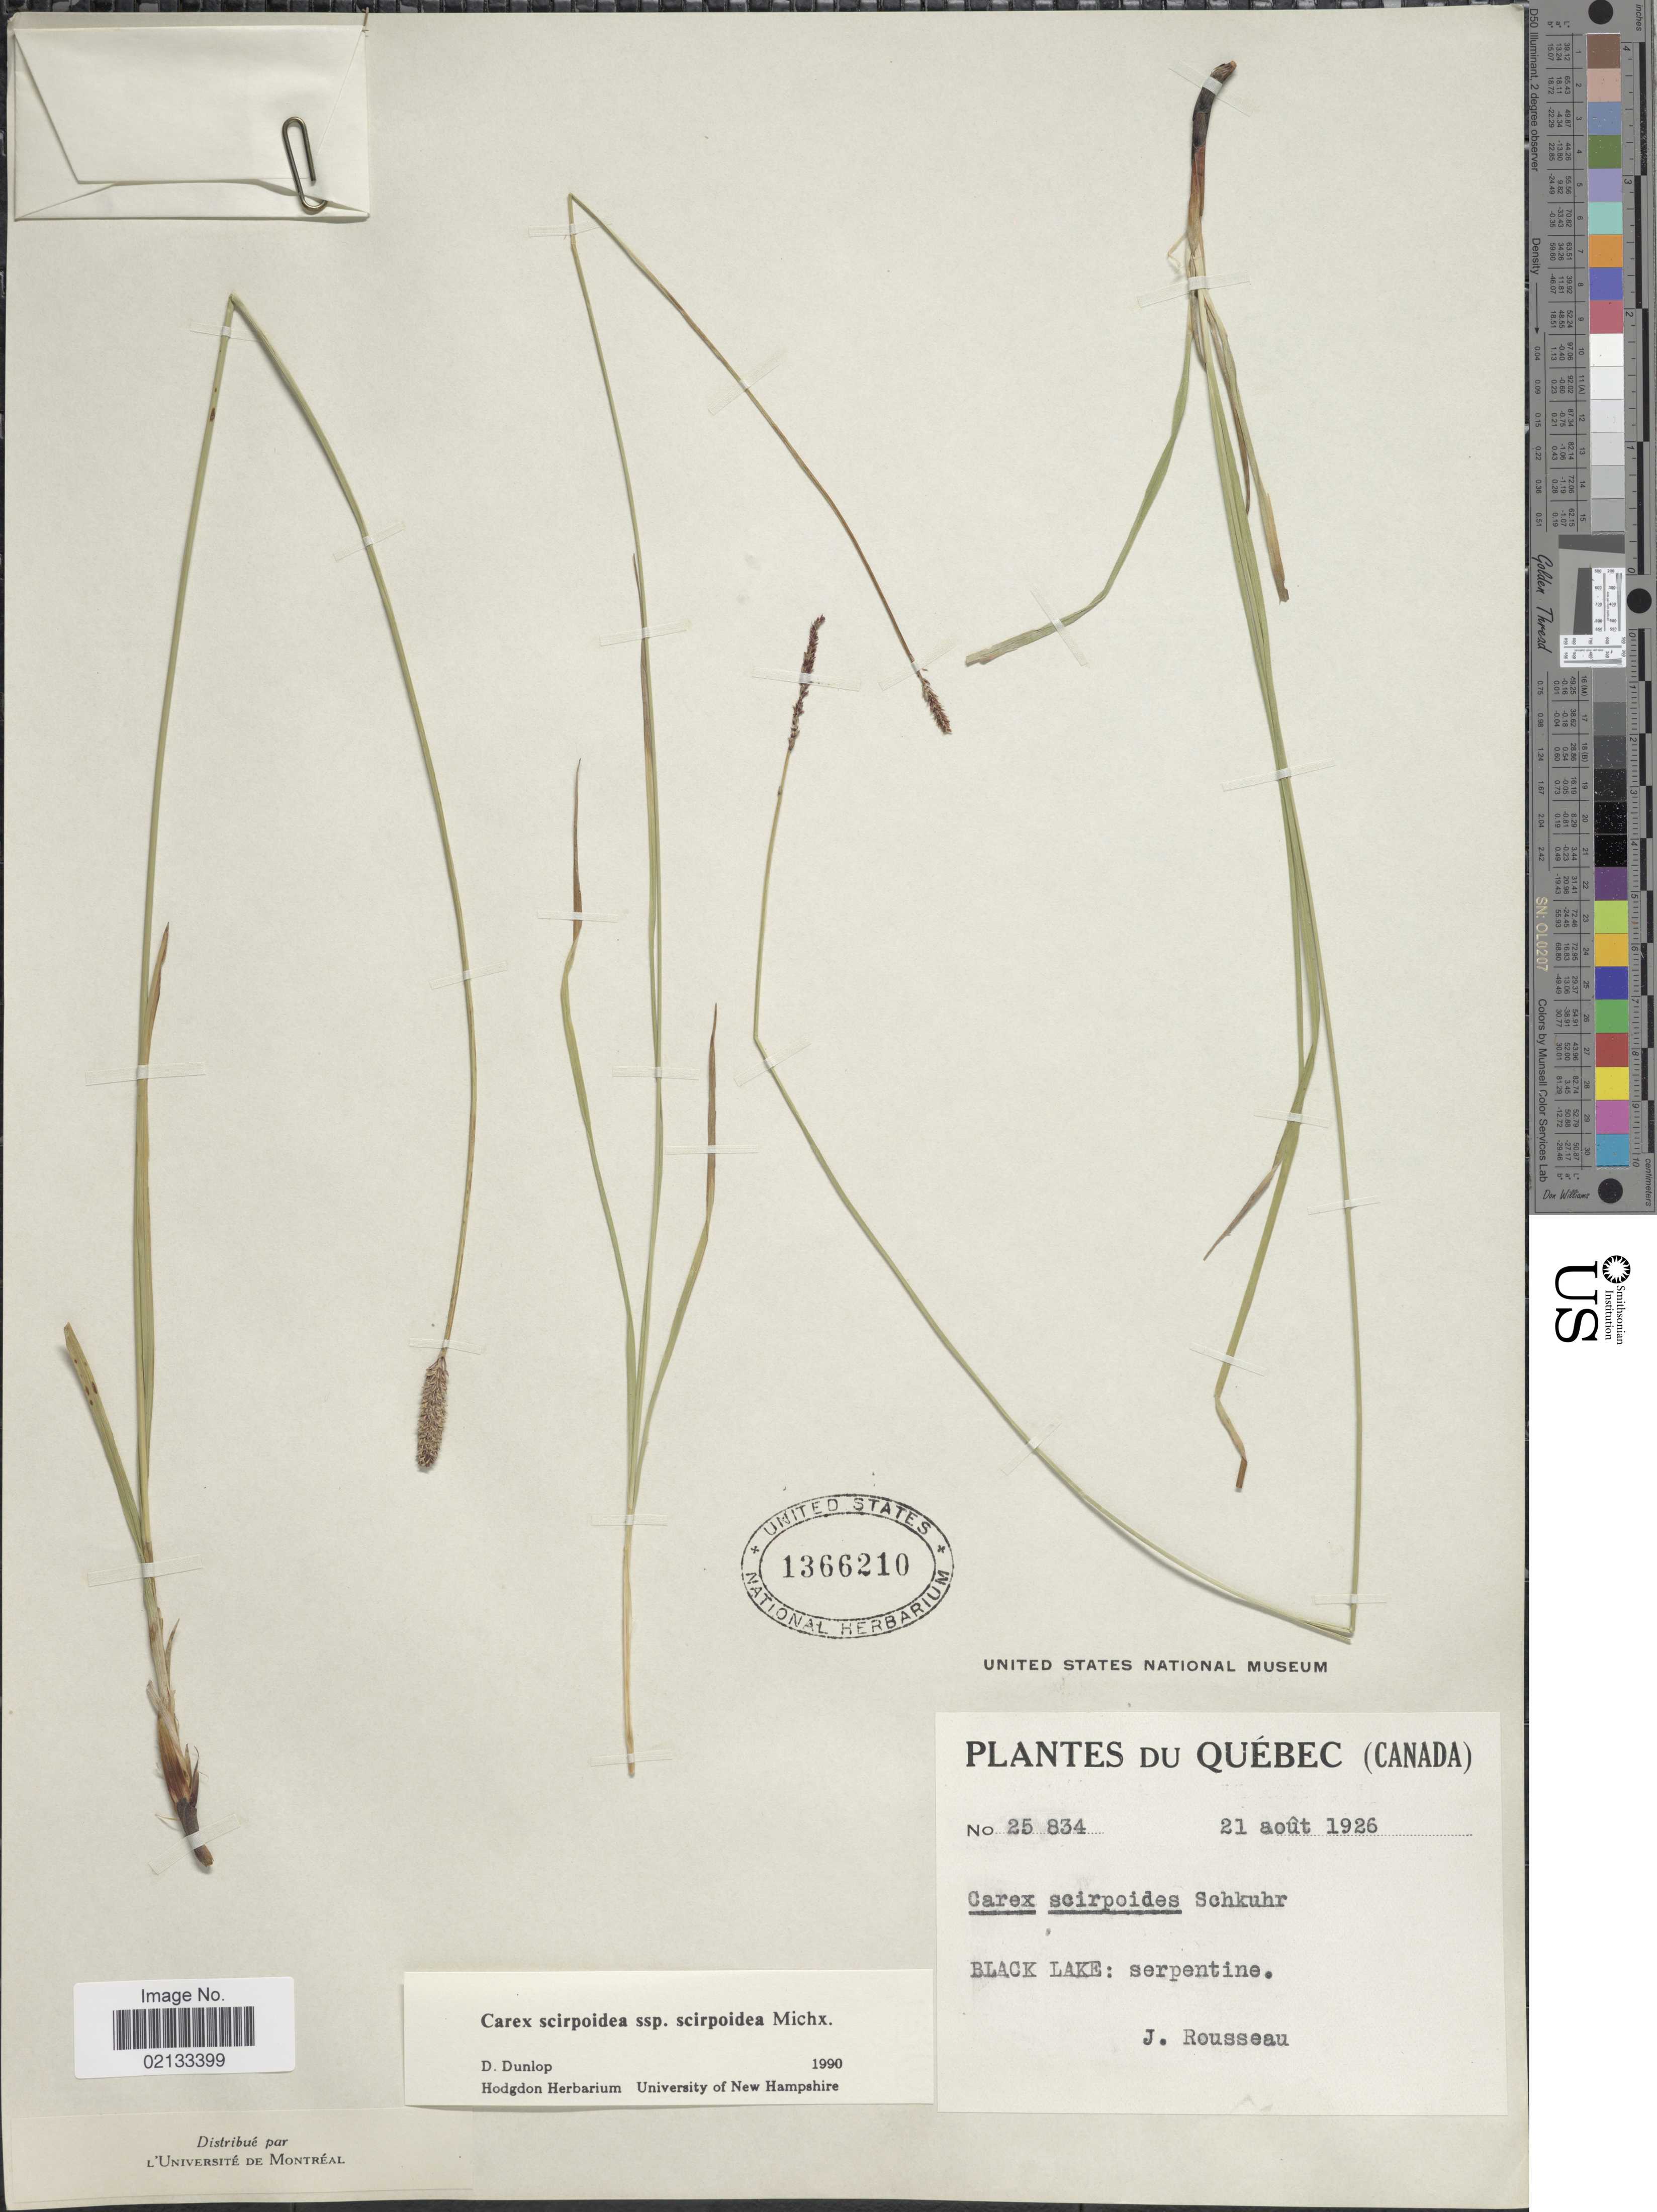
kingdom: Plantae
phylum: Tracheophyta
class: Liliopsida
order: Poales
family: Cyperaceae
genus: Carex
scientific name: Carex scirpoidea subsp. scirpoidea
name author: Michx.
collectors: J. Rousseau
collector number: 25834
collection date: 1926-08-21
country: Canada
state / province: Quebec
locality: Black Lake: serpentine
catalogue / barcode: US 1366210